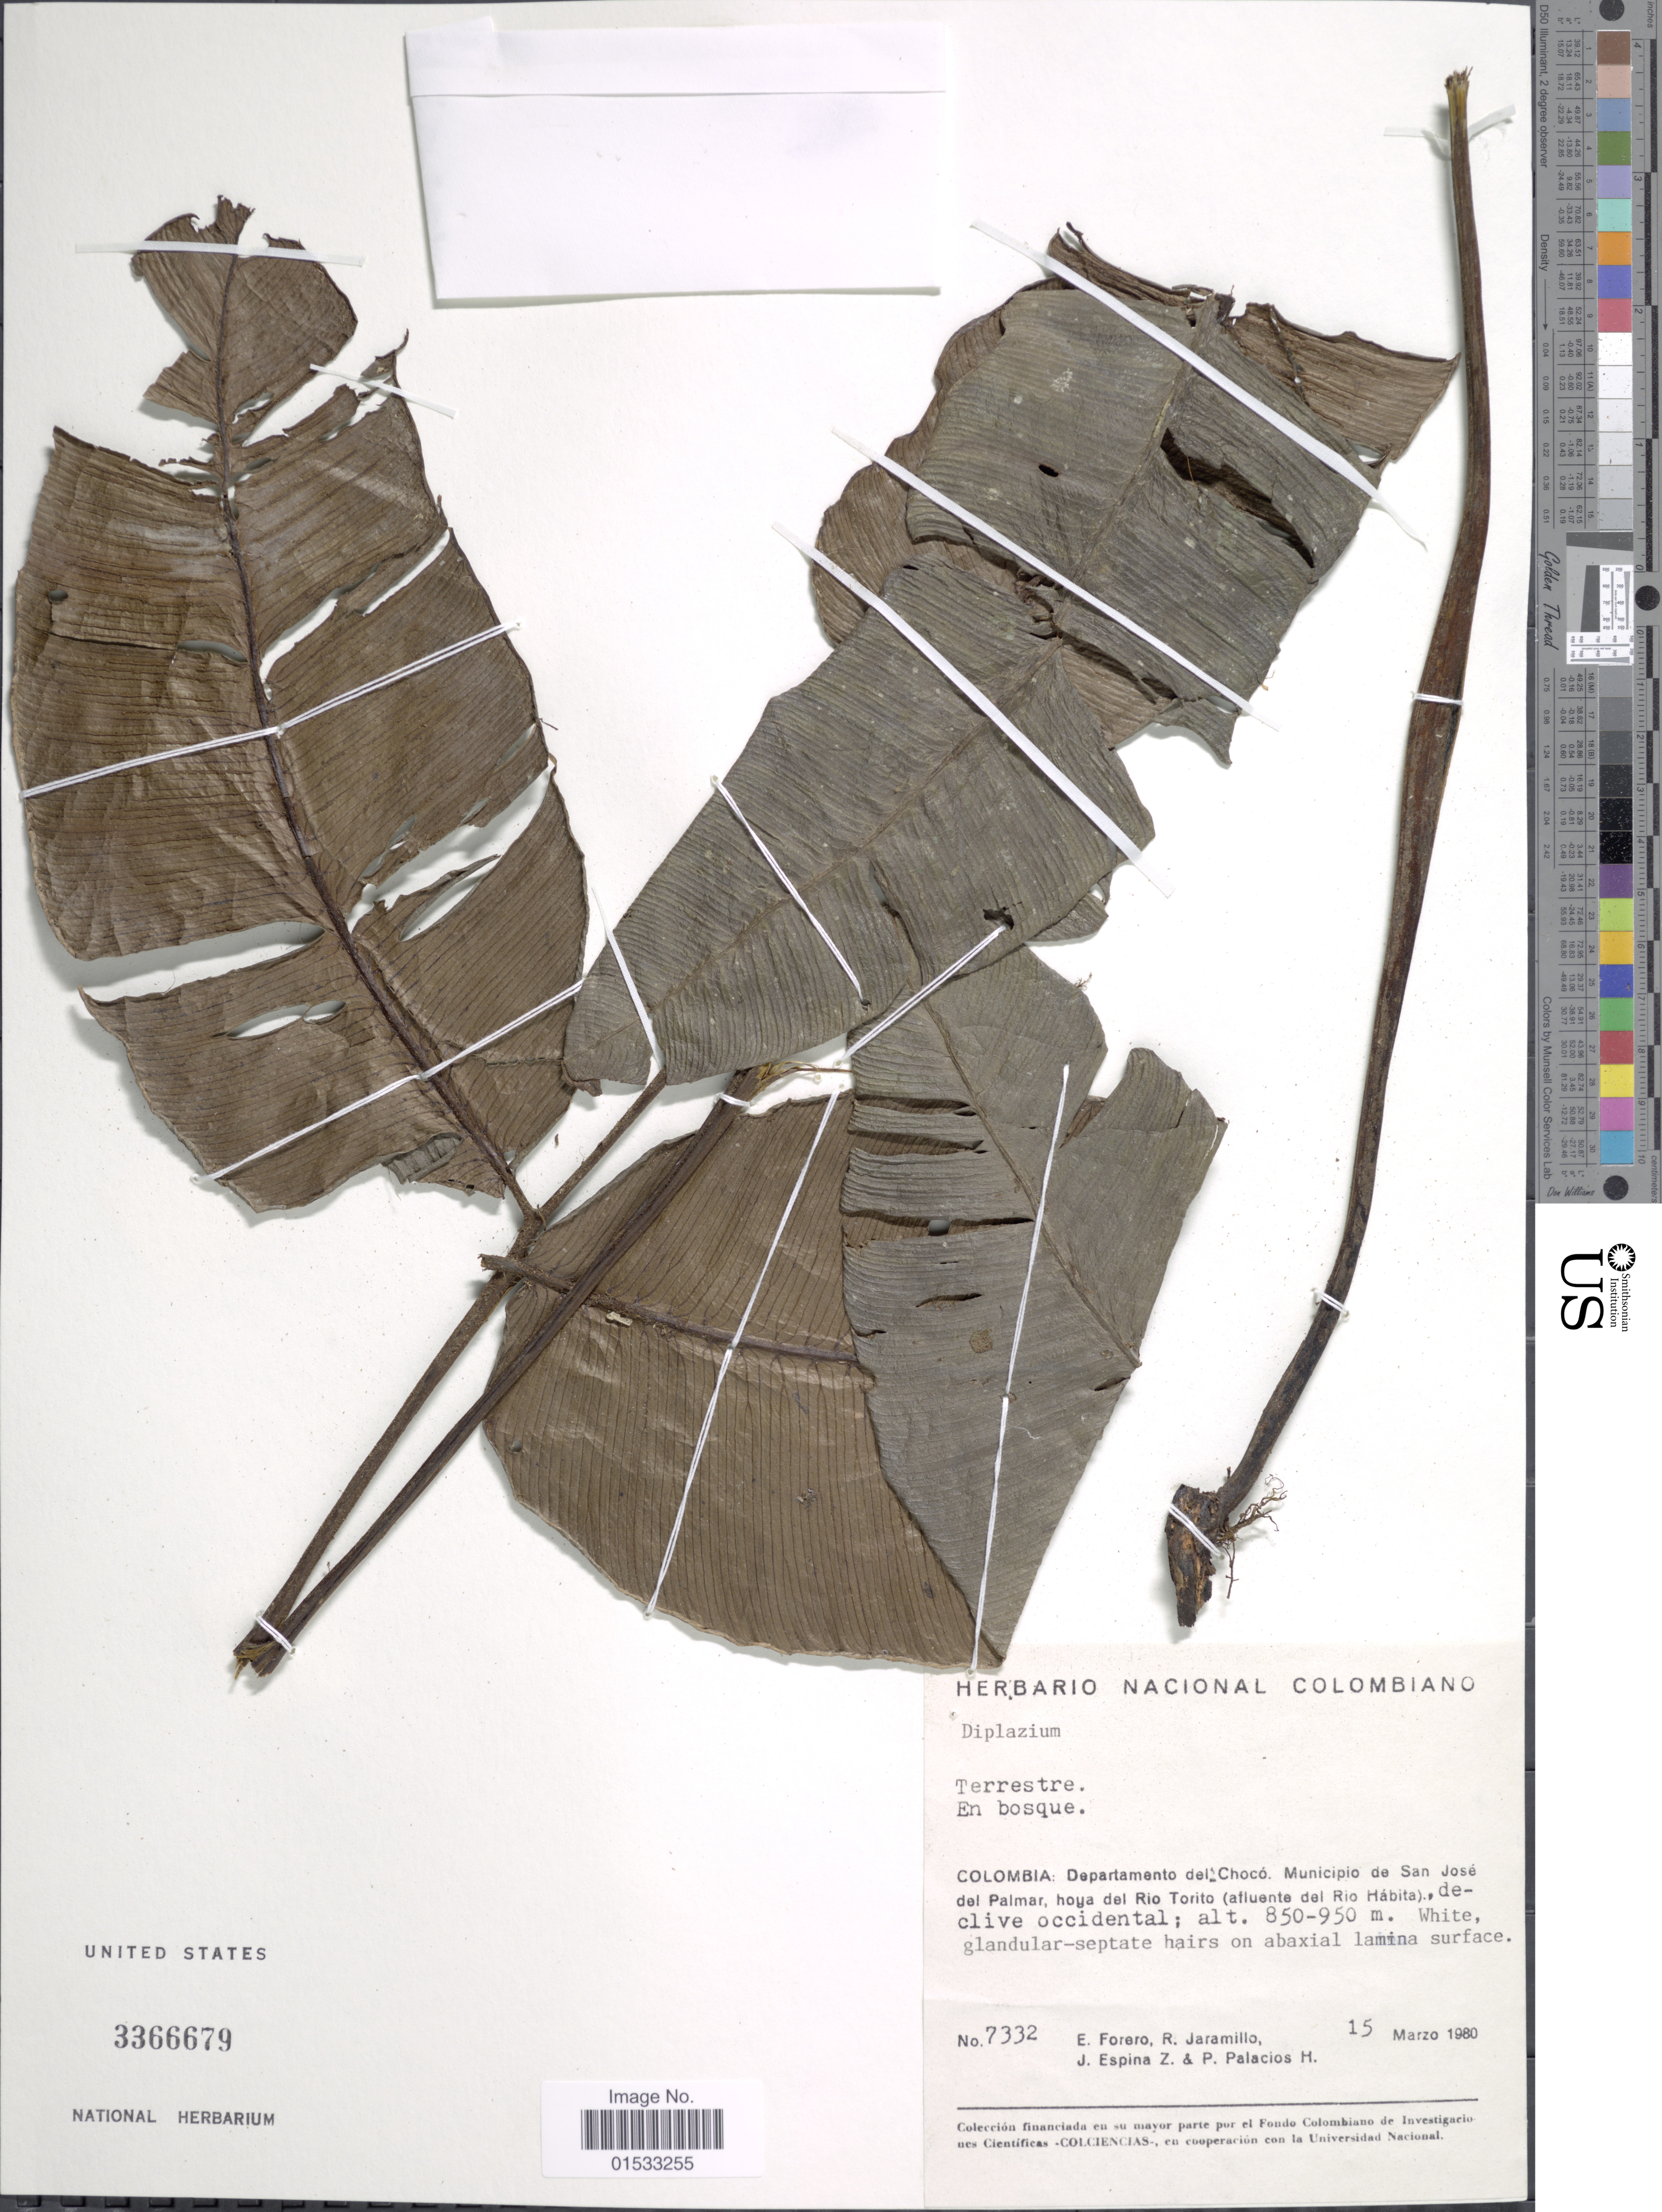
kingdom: Plantae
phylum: Tracheophyta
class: Polypodiopsida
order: Polypodiales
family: Athyriaceae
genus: Diplazium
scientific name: Diplazium sp.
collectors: E. Forero, R. Jaramillo M., J. Espina Z. & P. Palacios H.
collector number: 7332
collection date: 1980-03-15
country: Colombia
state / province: Chocó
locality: Municipio de San José del Palmar, hoya del Rio Torito (afluente del Rio Hábita), declive occidental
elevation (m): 850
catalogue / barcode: US 3366679